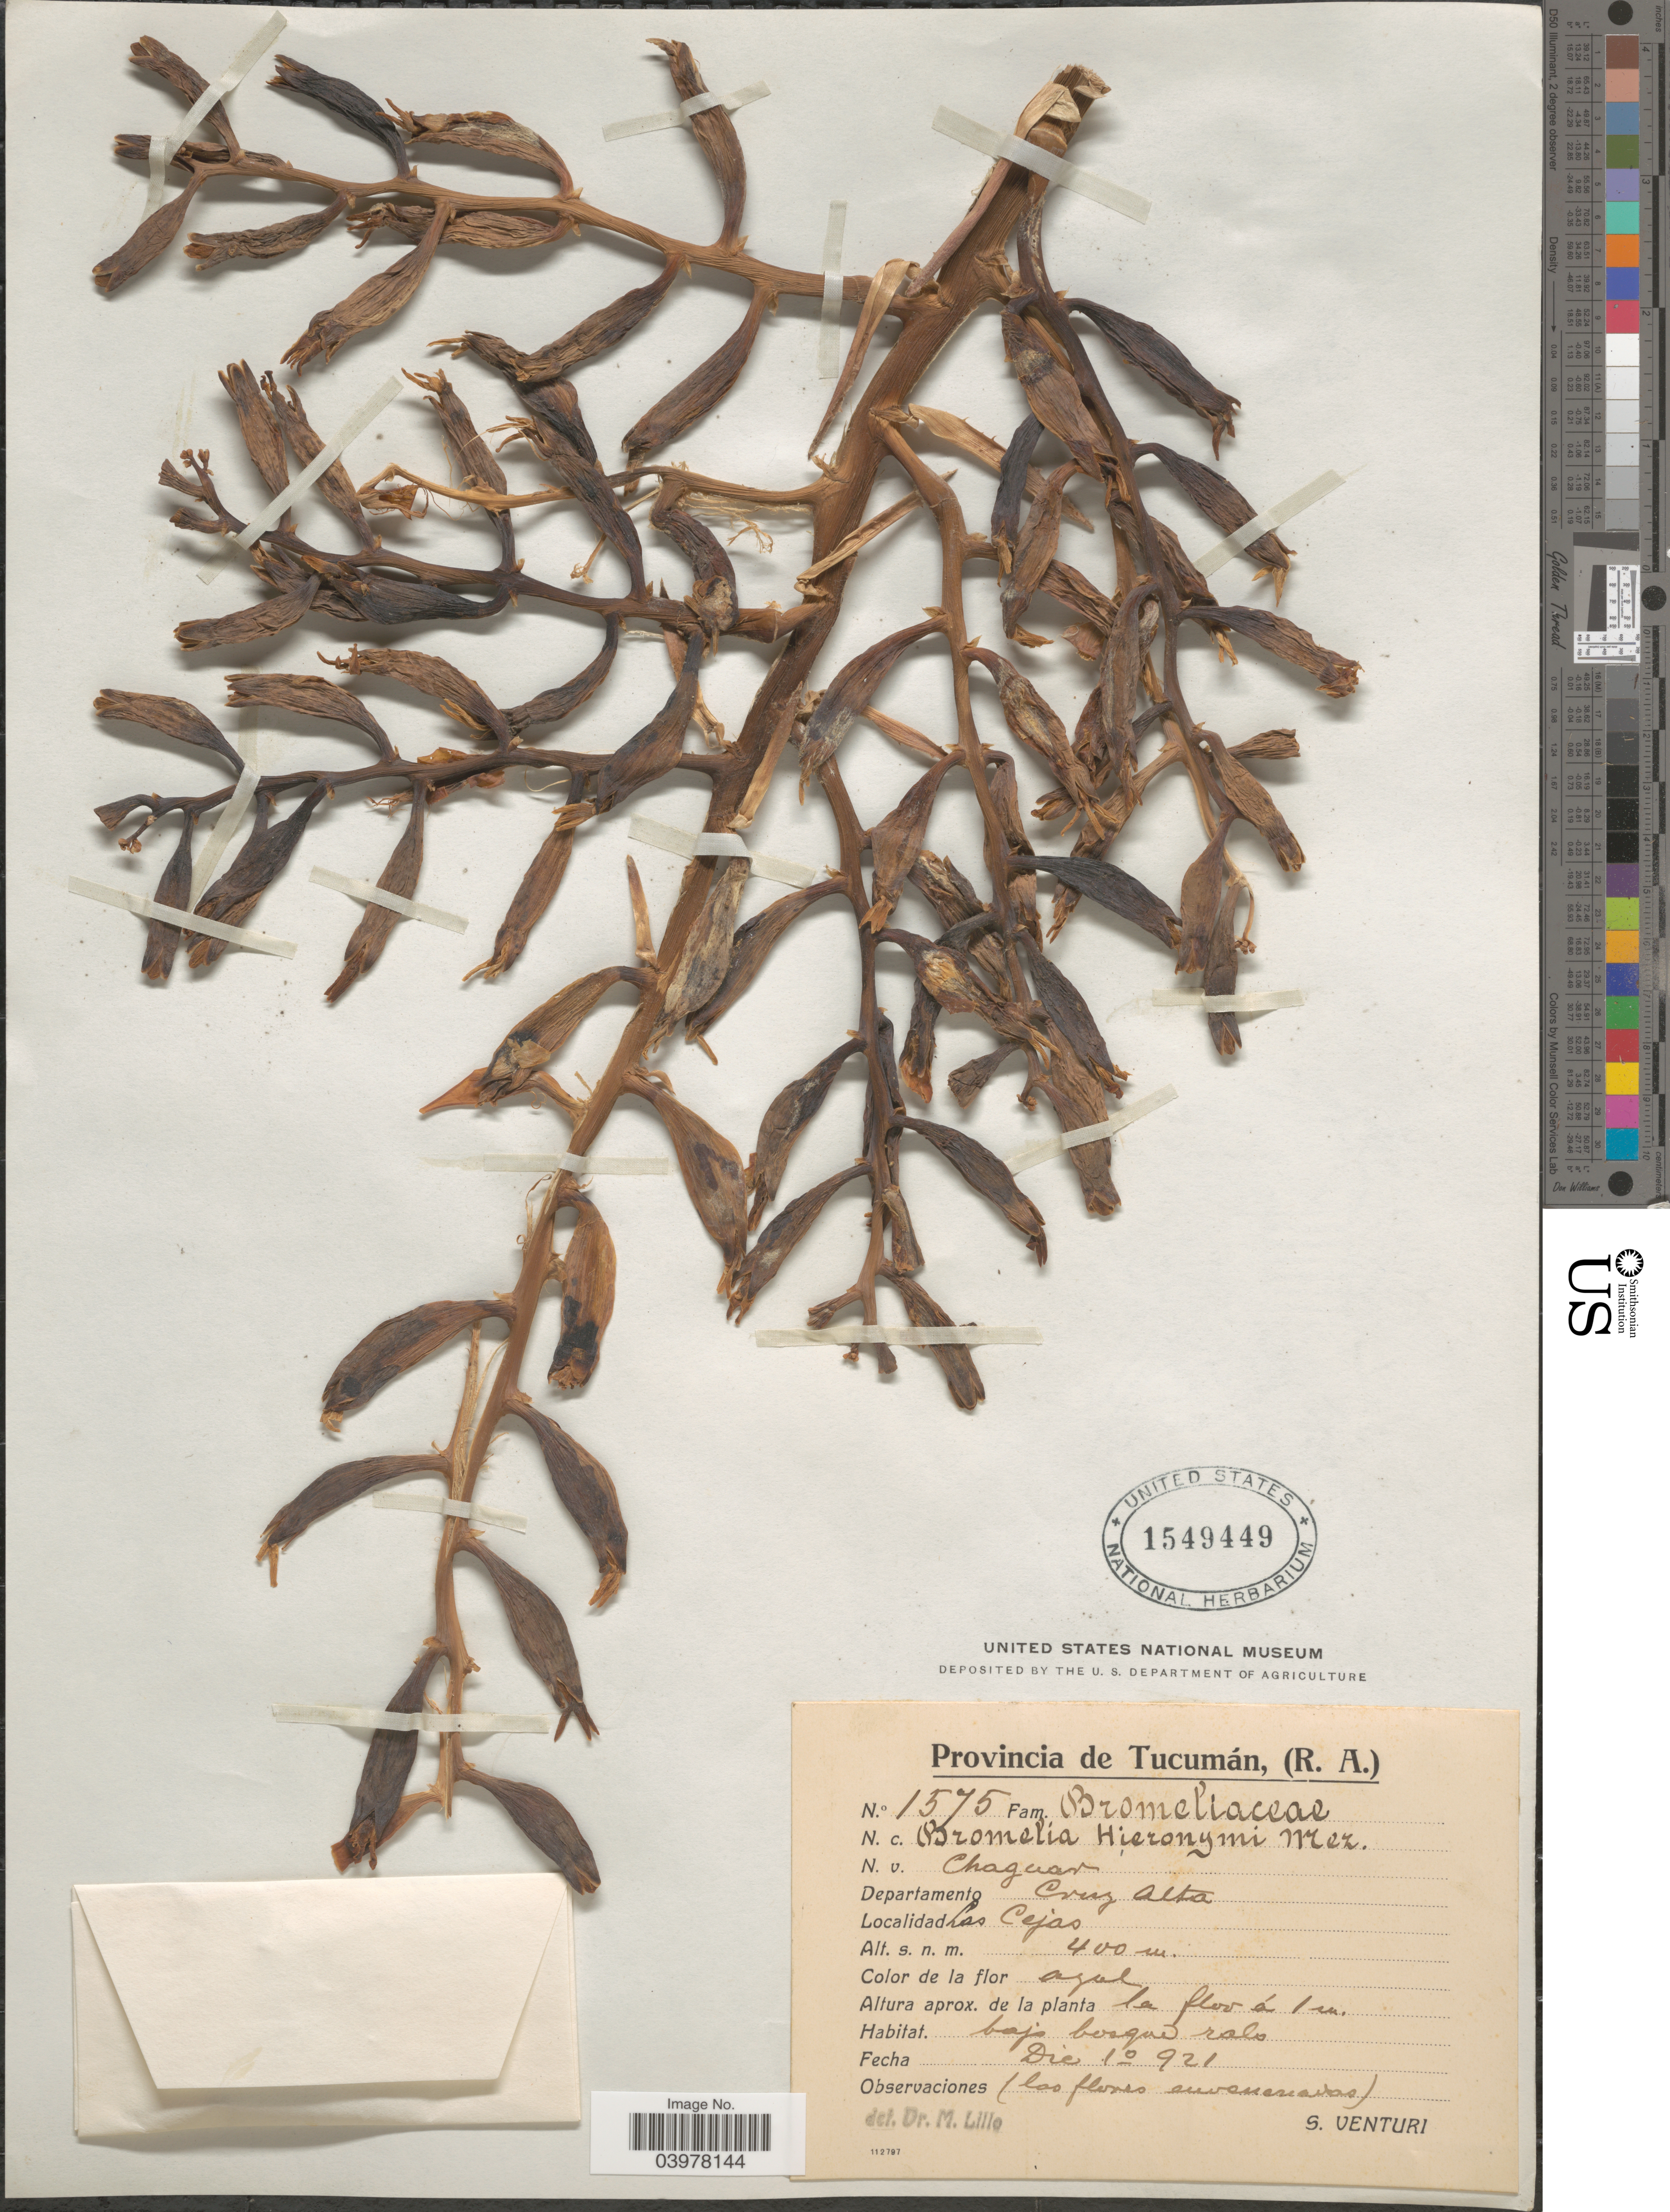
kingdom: Plantae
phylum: Tracheophyta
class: Liliopsida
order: Poales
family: Bromeliaceae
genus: Bromelia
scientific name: Bromelia hieronymi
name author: Mez in Mart.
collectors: S. Venturi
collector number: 1575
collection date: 1921-12-01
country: Argentina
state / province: Tucuman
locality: Departamento Cruz alta, Las Cejas.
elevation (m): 400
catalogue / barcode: US 1549449